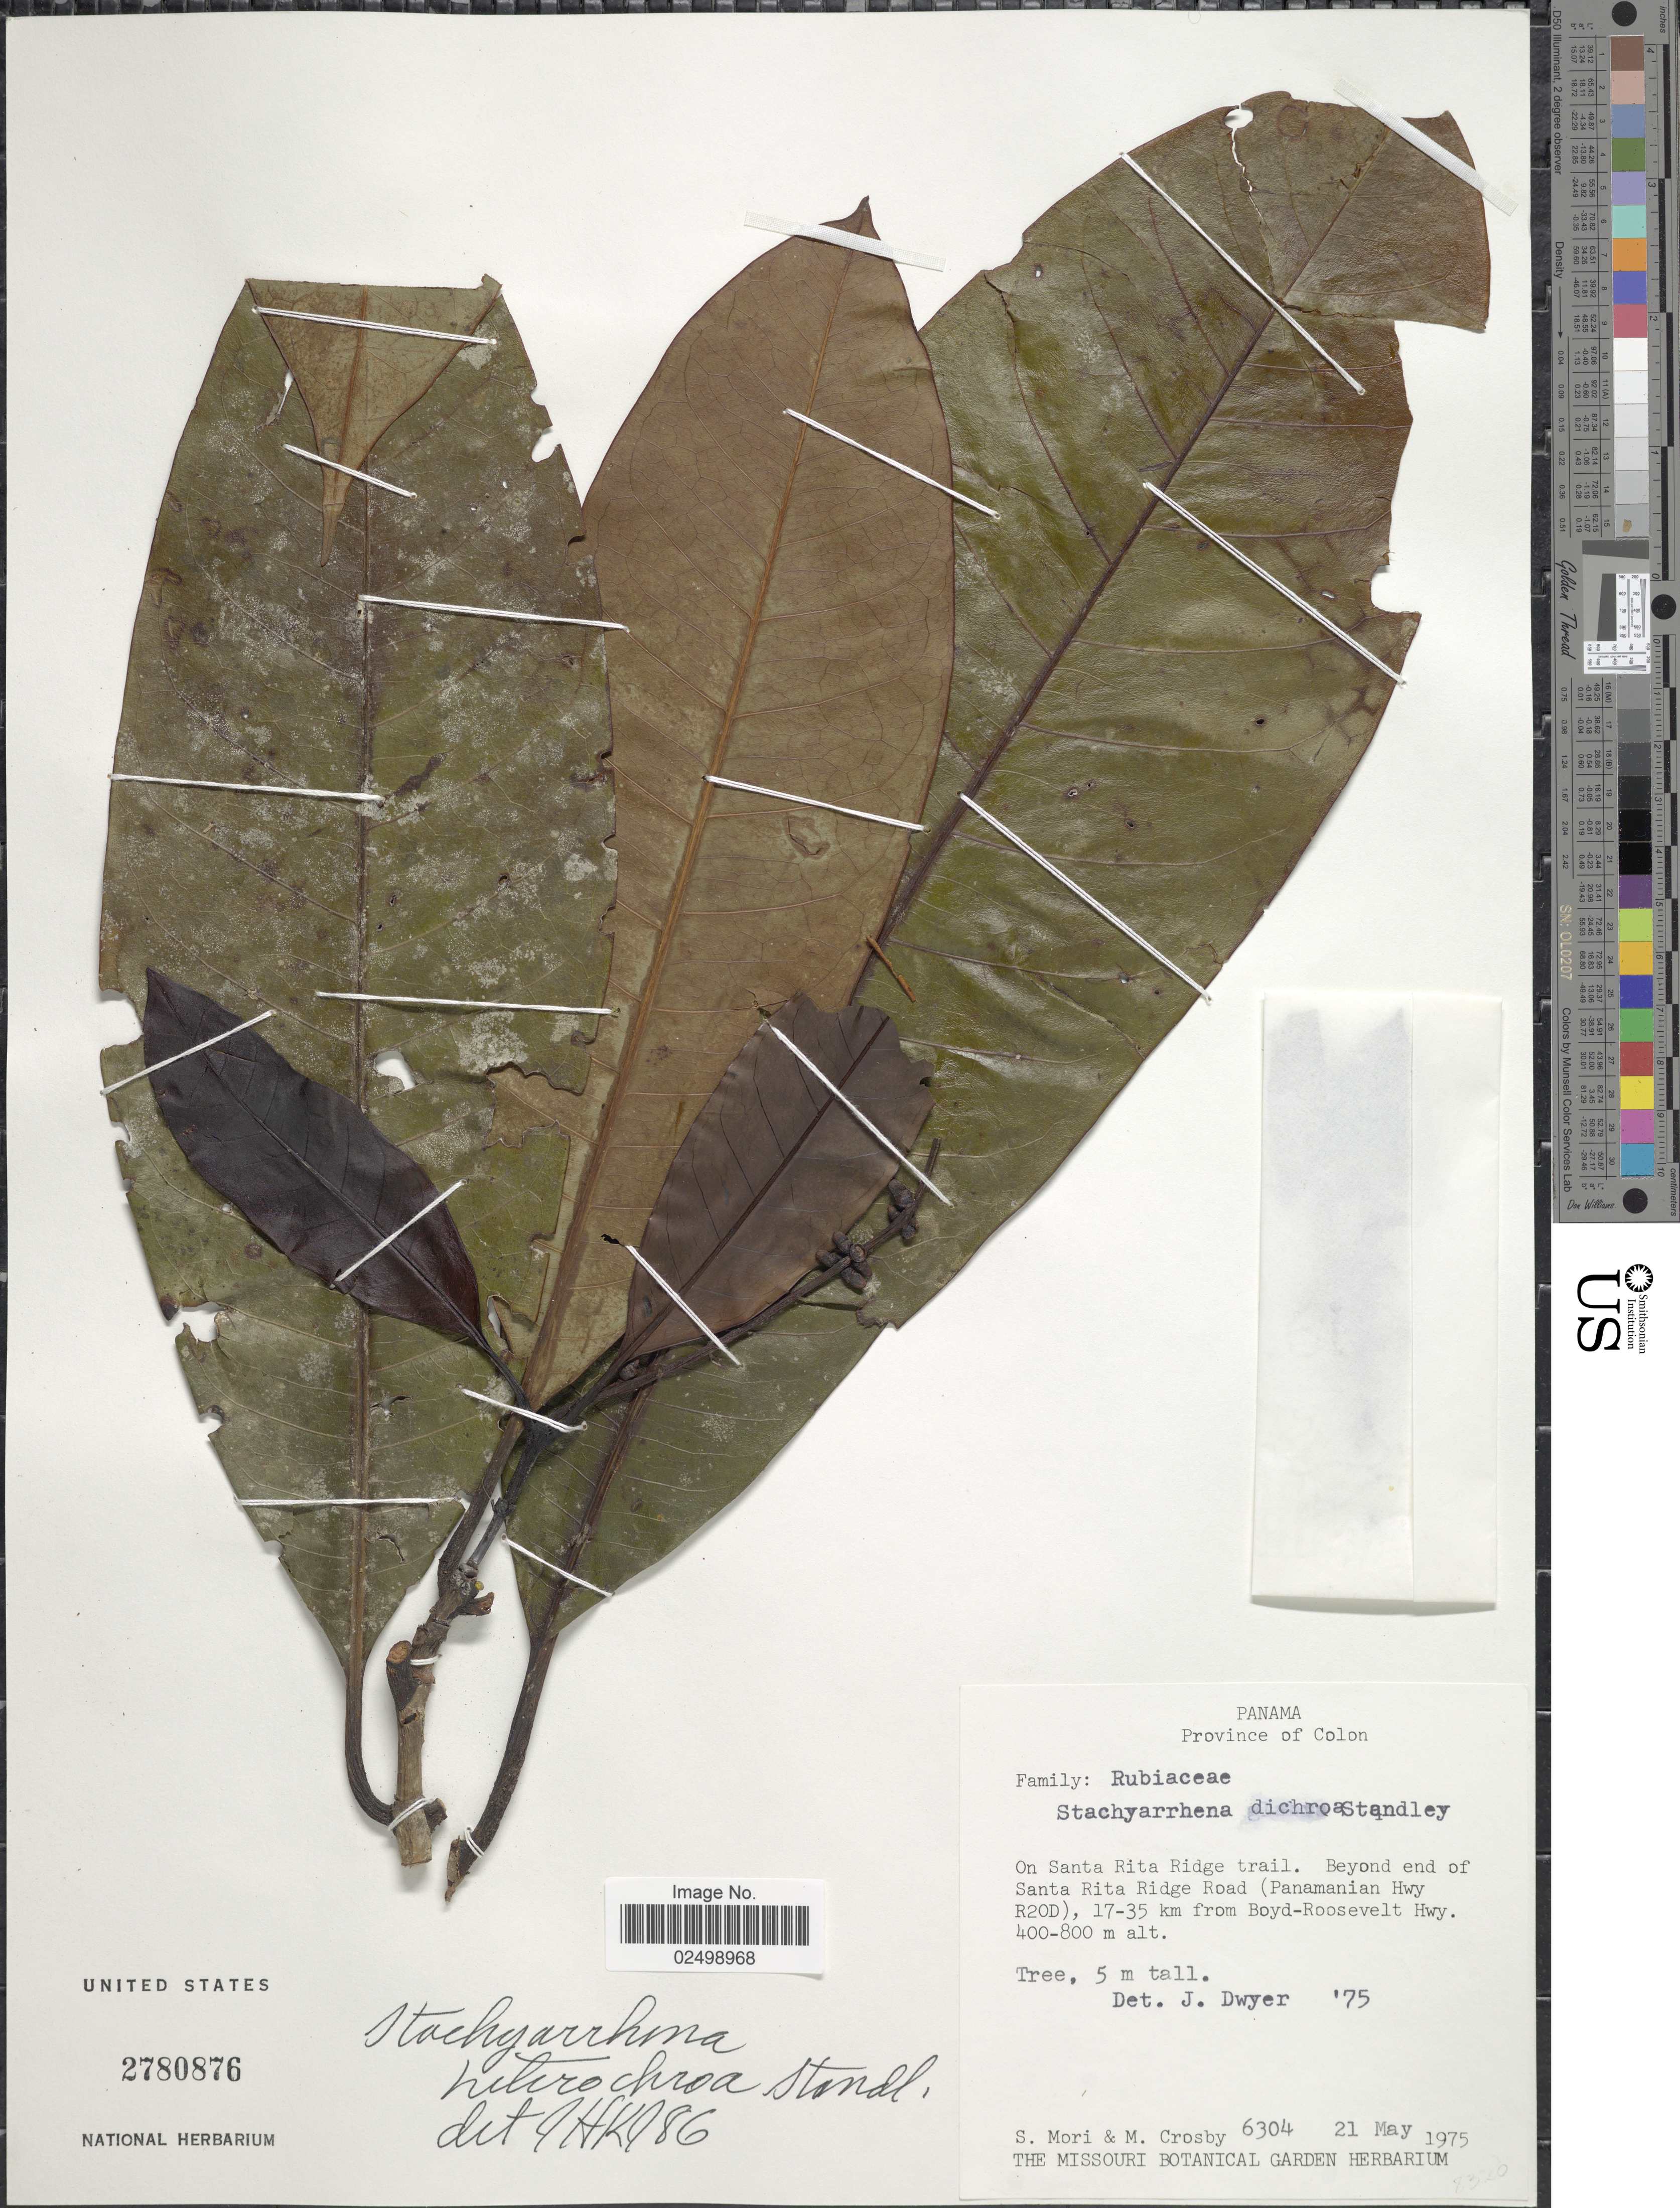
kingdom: Plantae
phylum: Tracheophyta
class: Magnoliopsida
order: Gentianales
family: Rubiaceae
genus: Stachyarrhena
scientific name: Stachyarrhena heterochroa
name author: Standl.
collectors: S. Mori & M. Crosby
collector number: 6304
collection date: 1975-05-21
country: Panama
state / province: Colón / Panamá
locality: Province of Colon. On Santa Rita Ridge trail. Beyond end of Santa Rita Ridge Road (Panamanian Hwy R20D), 17-35 km from Boyd-Roosevelt Hwy.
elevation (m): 400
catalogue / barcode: US 2780876